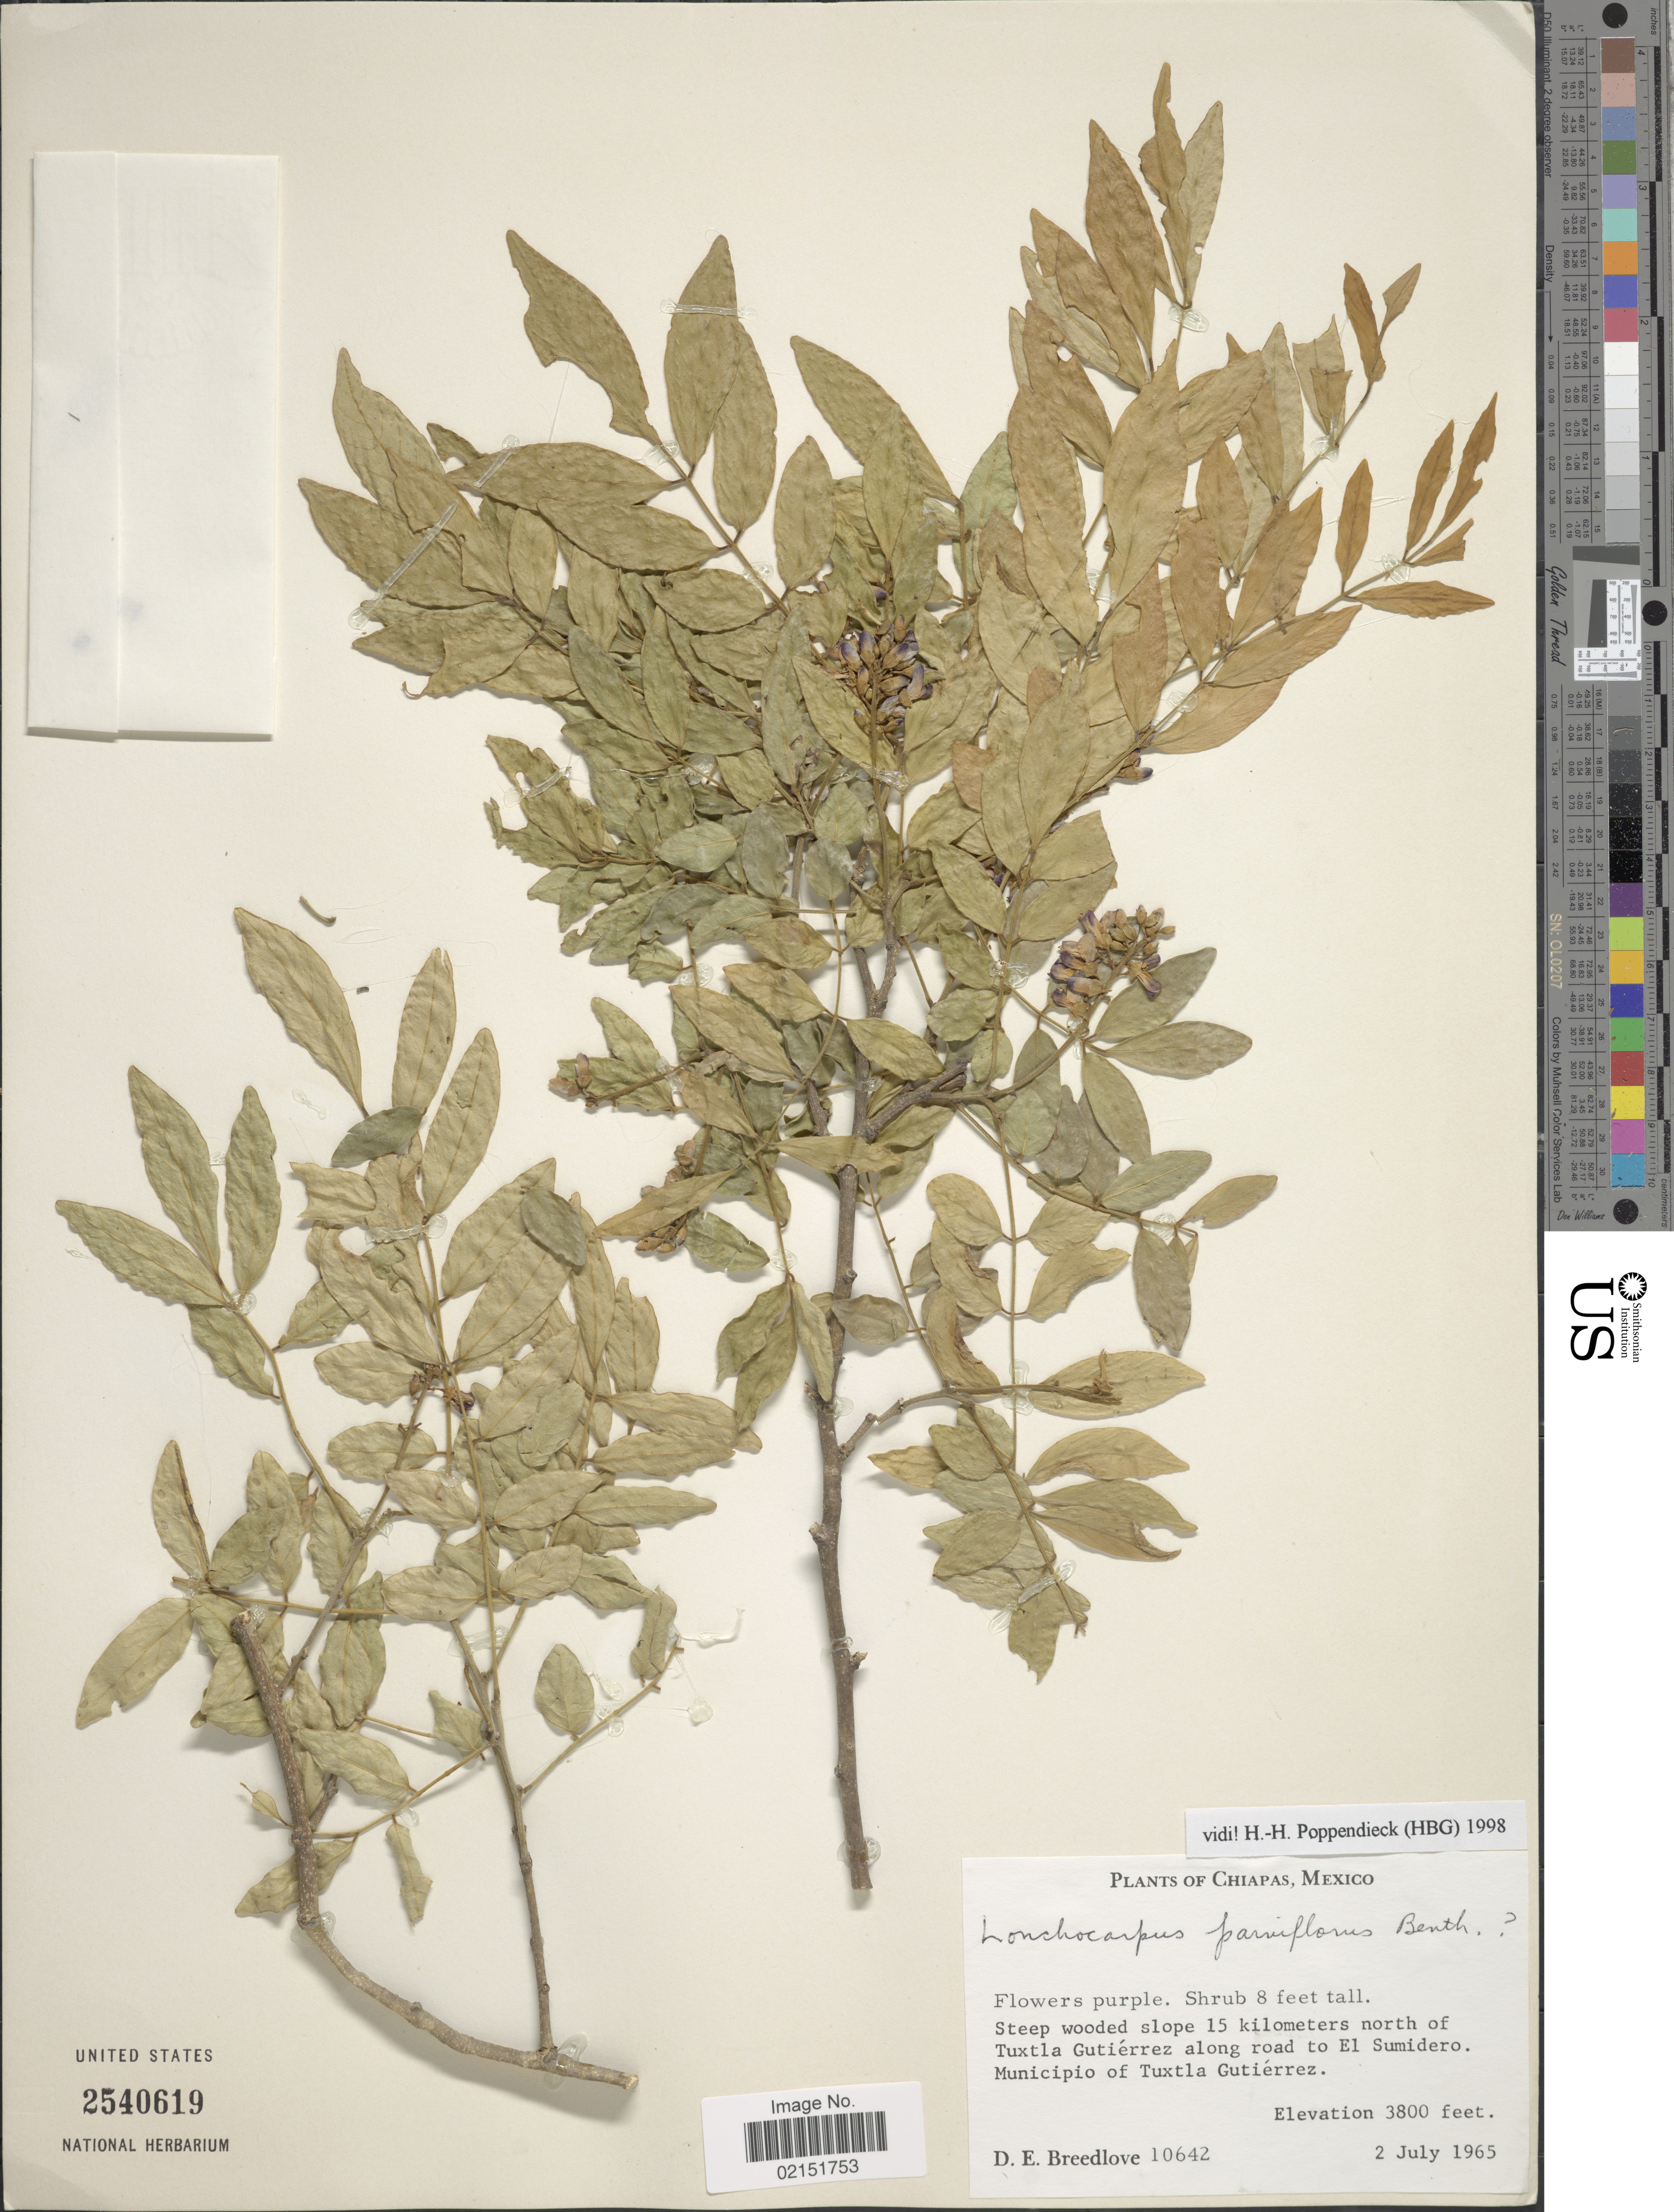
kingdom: Plantae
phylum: Tracheophyta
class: Magnoliopsida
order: Fabales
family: Fabaceae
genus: Lonchocarpus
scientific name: Lonchocarpus parviflorus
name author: Benth.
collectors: D. E. Breedlove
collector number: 10642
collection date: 1965-07-02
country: Mexico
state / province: Chiapas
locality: Steep wooded slope 15 kilomters north of Tuxtla Gutierrez along road to El Sumidero, Municipio of Tuxtla Gutierrez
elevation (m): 1158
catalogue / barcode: US 2540619